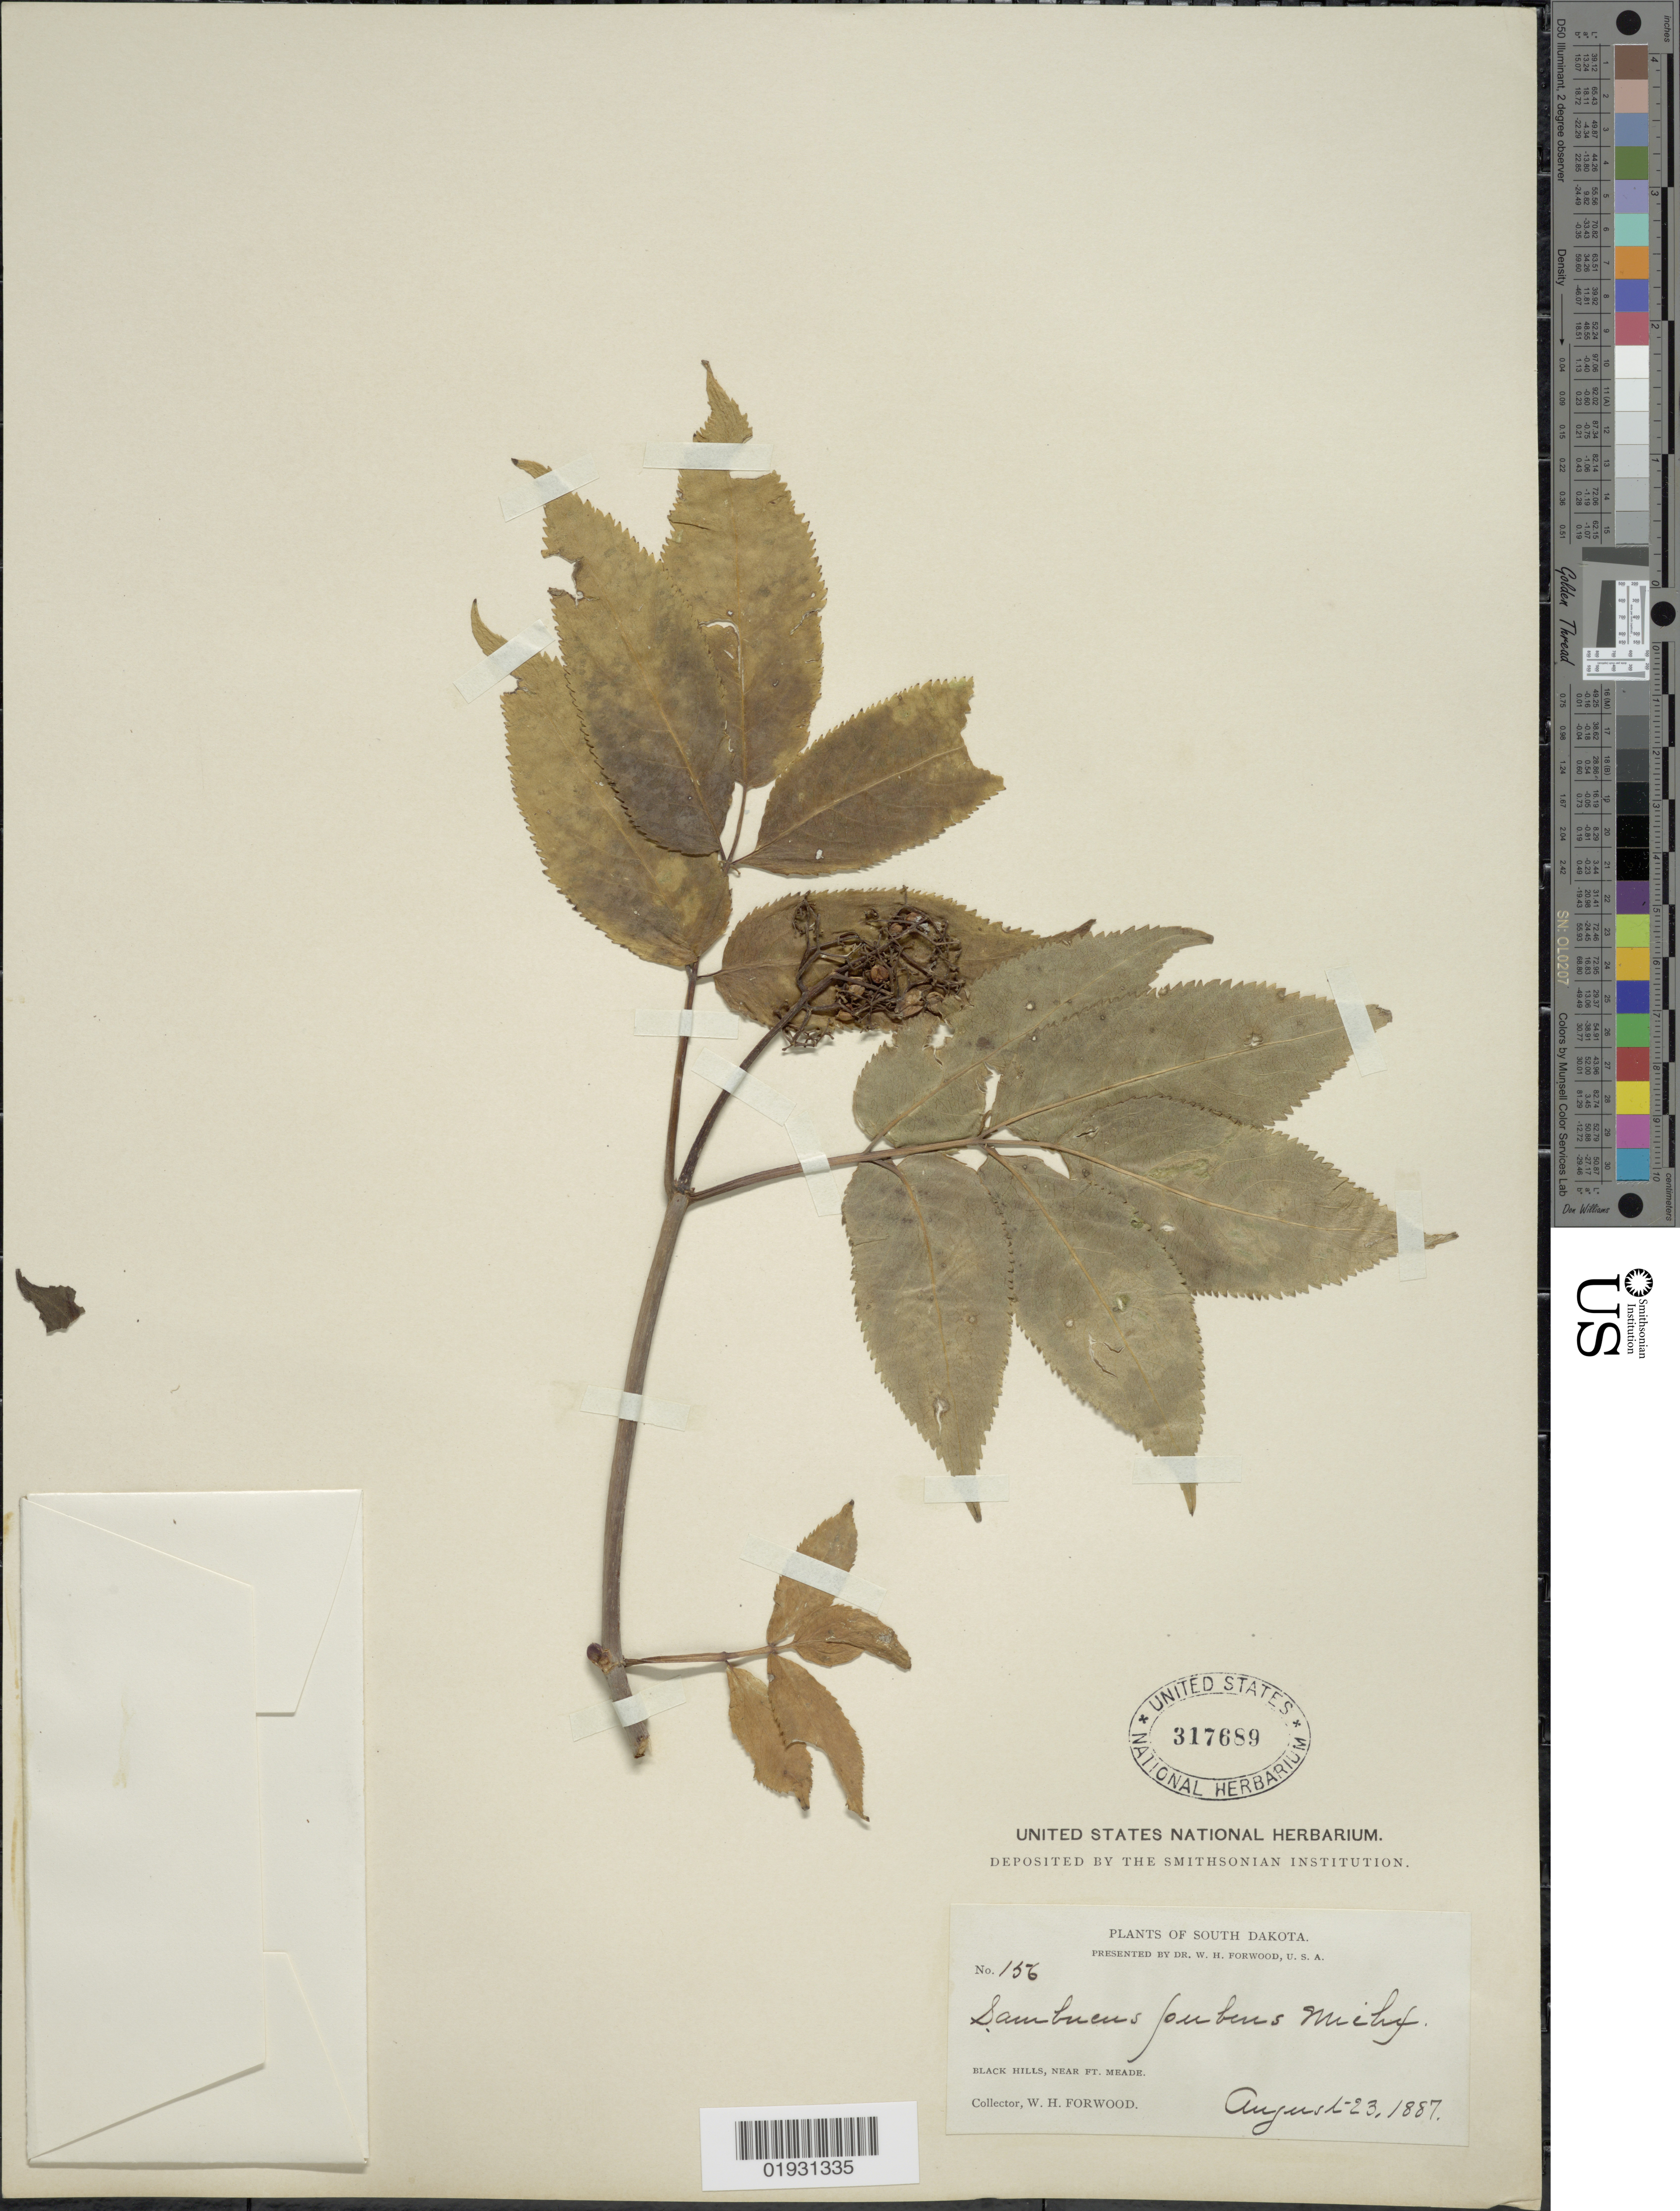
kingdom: Plantae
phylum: Tracheophyta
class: Magnoliopsida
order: Dipsacales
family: Viburnaceae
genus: Sambucus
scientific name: Sambucus racemosa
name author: L.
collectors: W. Forwood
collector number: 156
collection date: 1887-08-23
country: United States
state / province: South Dakota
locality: Black Hills, Near Ft. Meade.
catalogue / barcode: US 317689